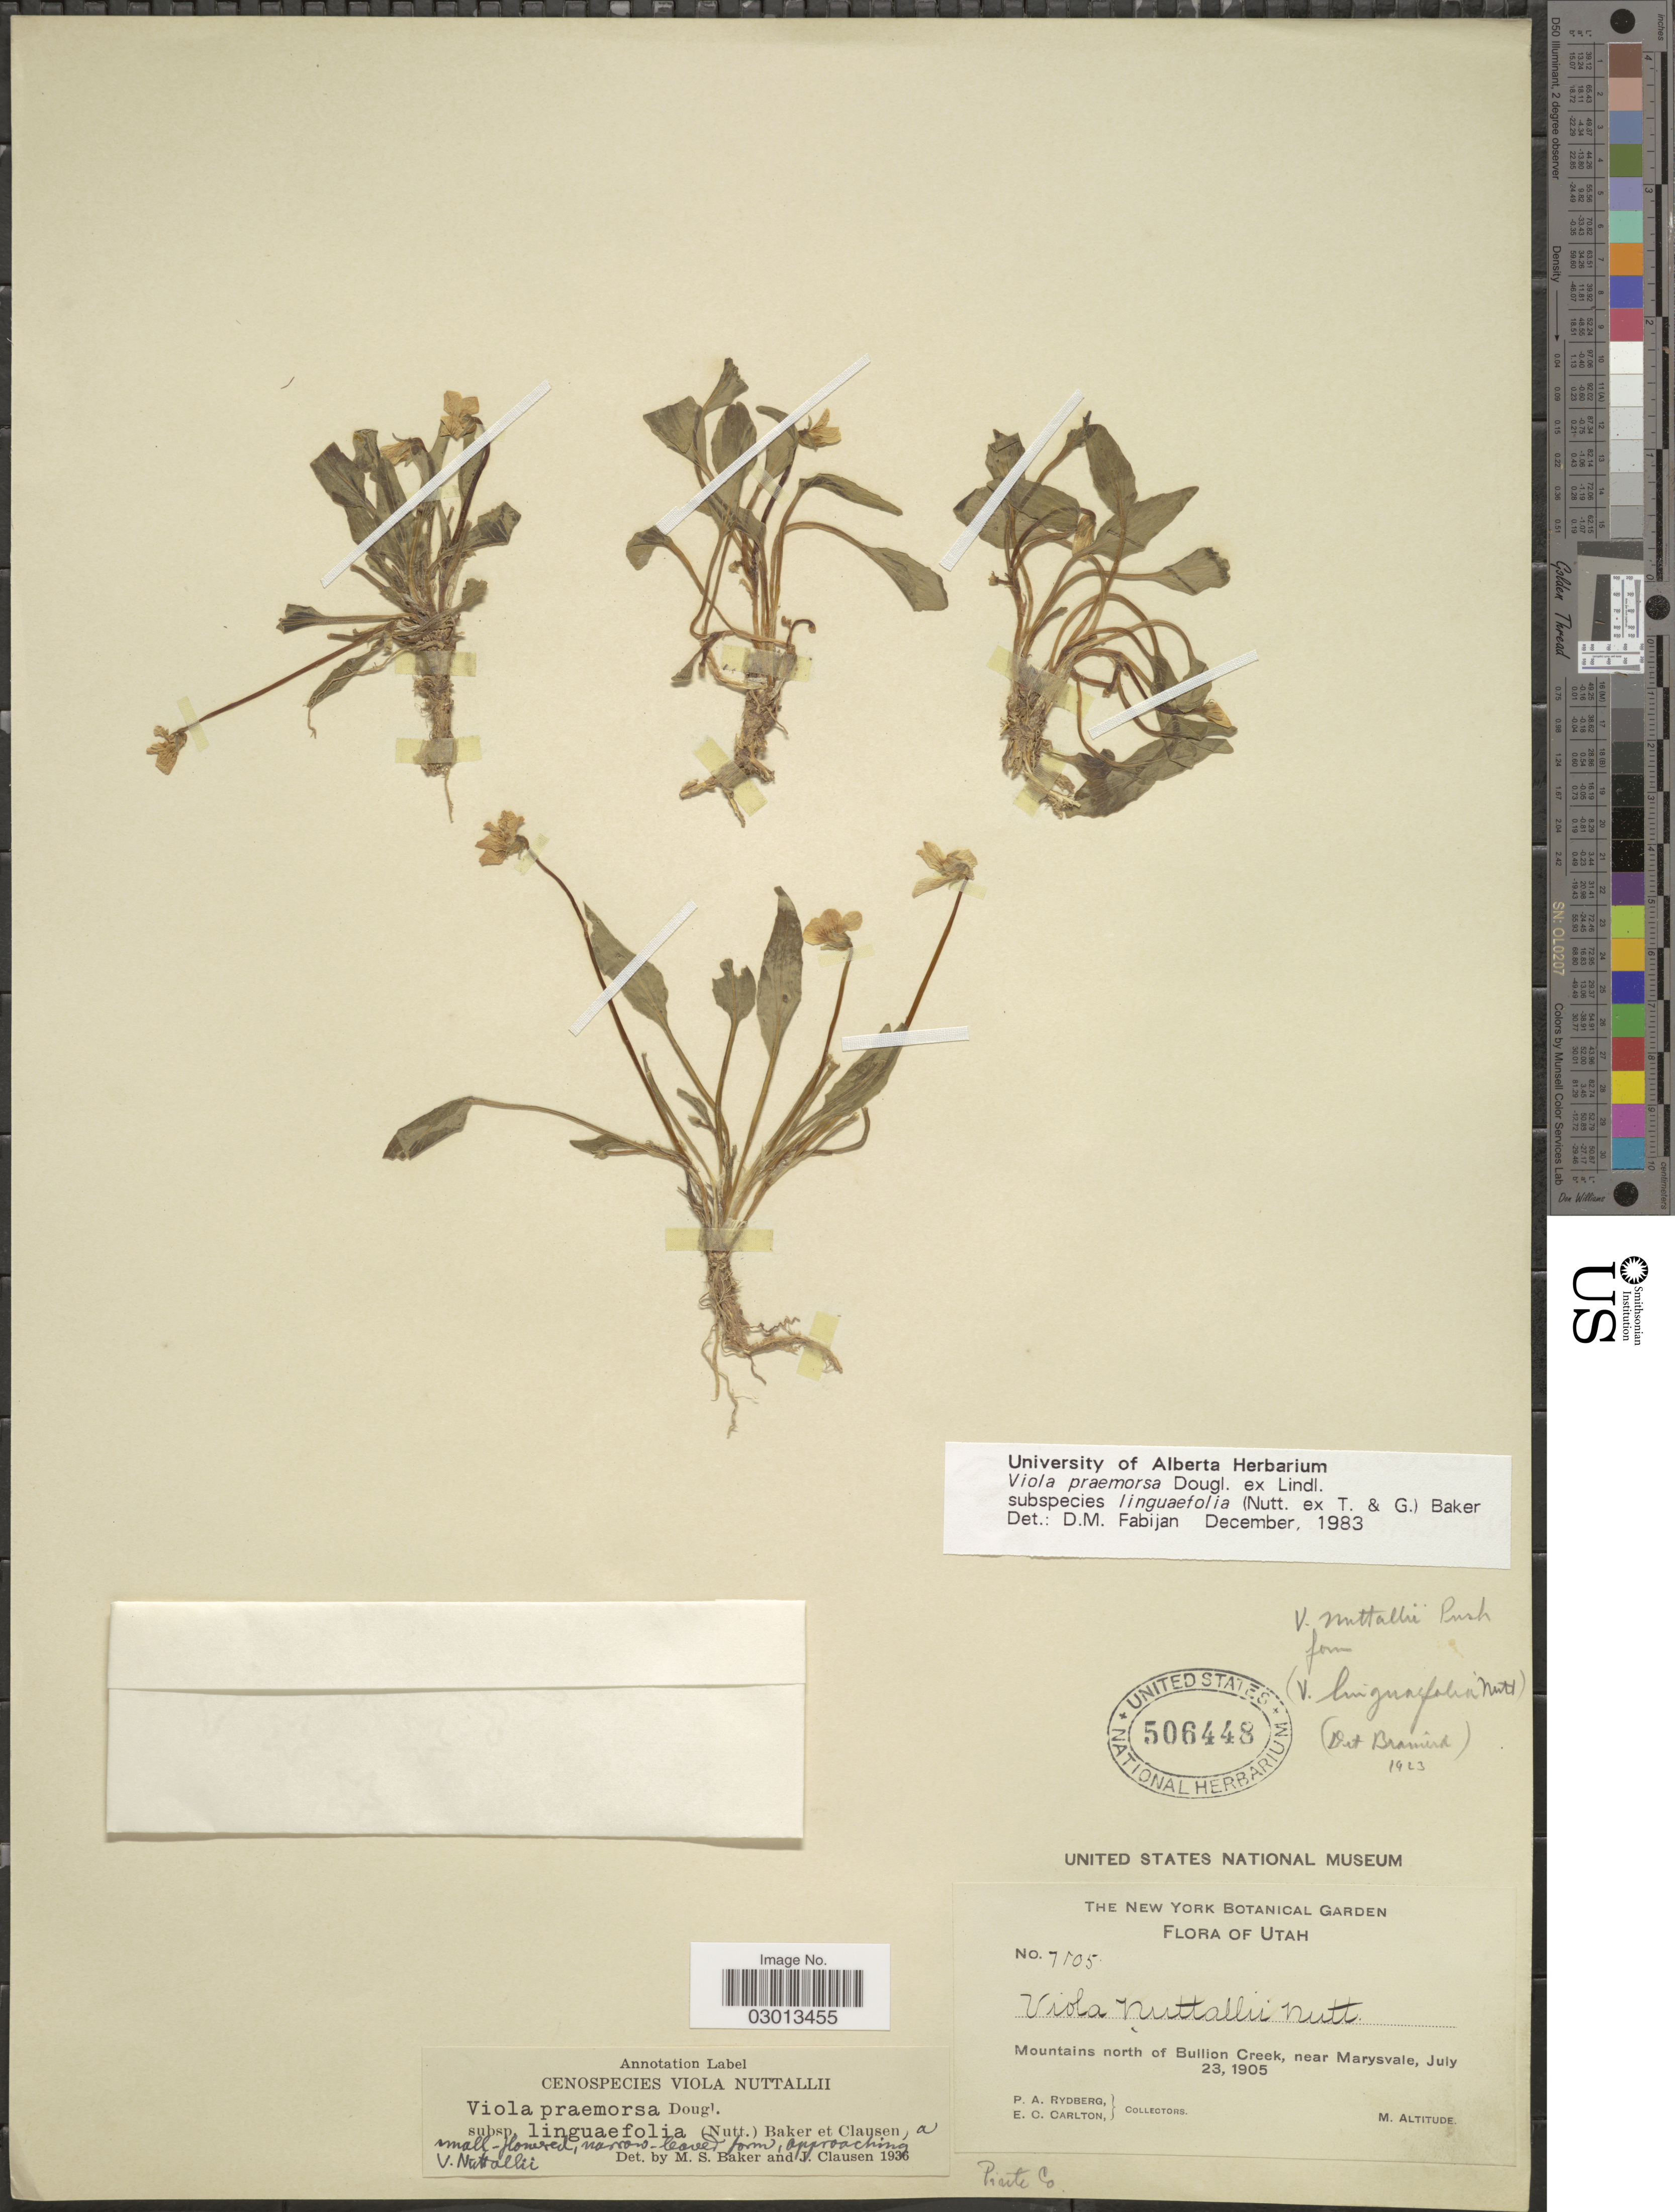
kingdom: Plantae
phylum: Tracheophyta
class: Magnoliopsida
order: Malpighiales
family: Violaceae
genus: Viola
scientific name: Viola praemorsa subsp. linguifolia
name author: (Nutt.) M.S. Baker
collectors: P. A. Rydberg & E. Carlton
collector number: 7105*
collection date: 1905-07-23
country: United States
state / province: Utah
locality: Mountains north of Bullion Creek, near Marysvale. Piute Co.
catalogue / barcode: US 506448